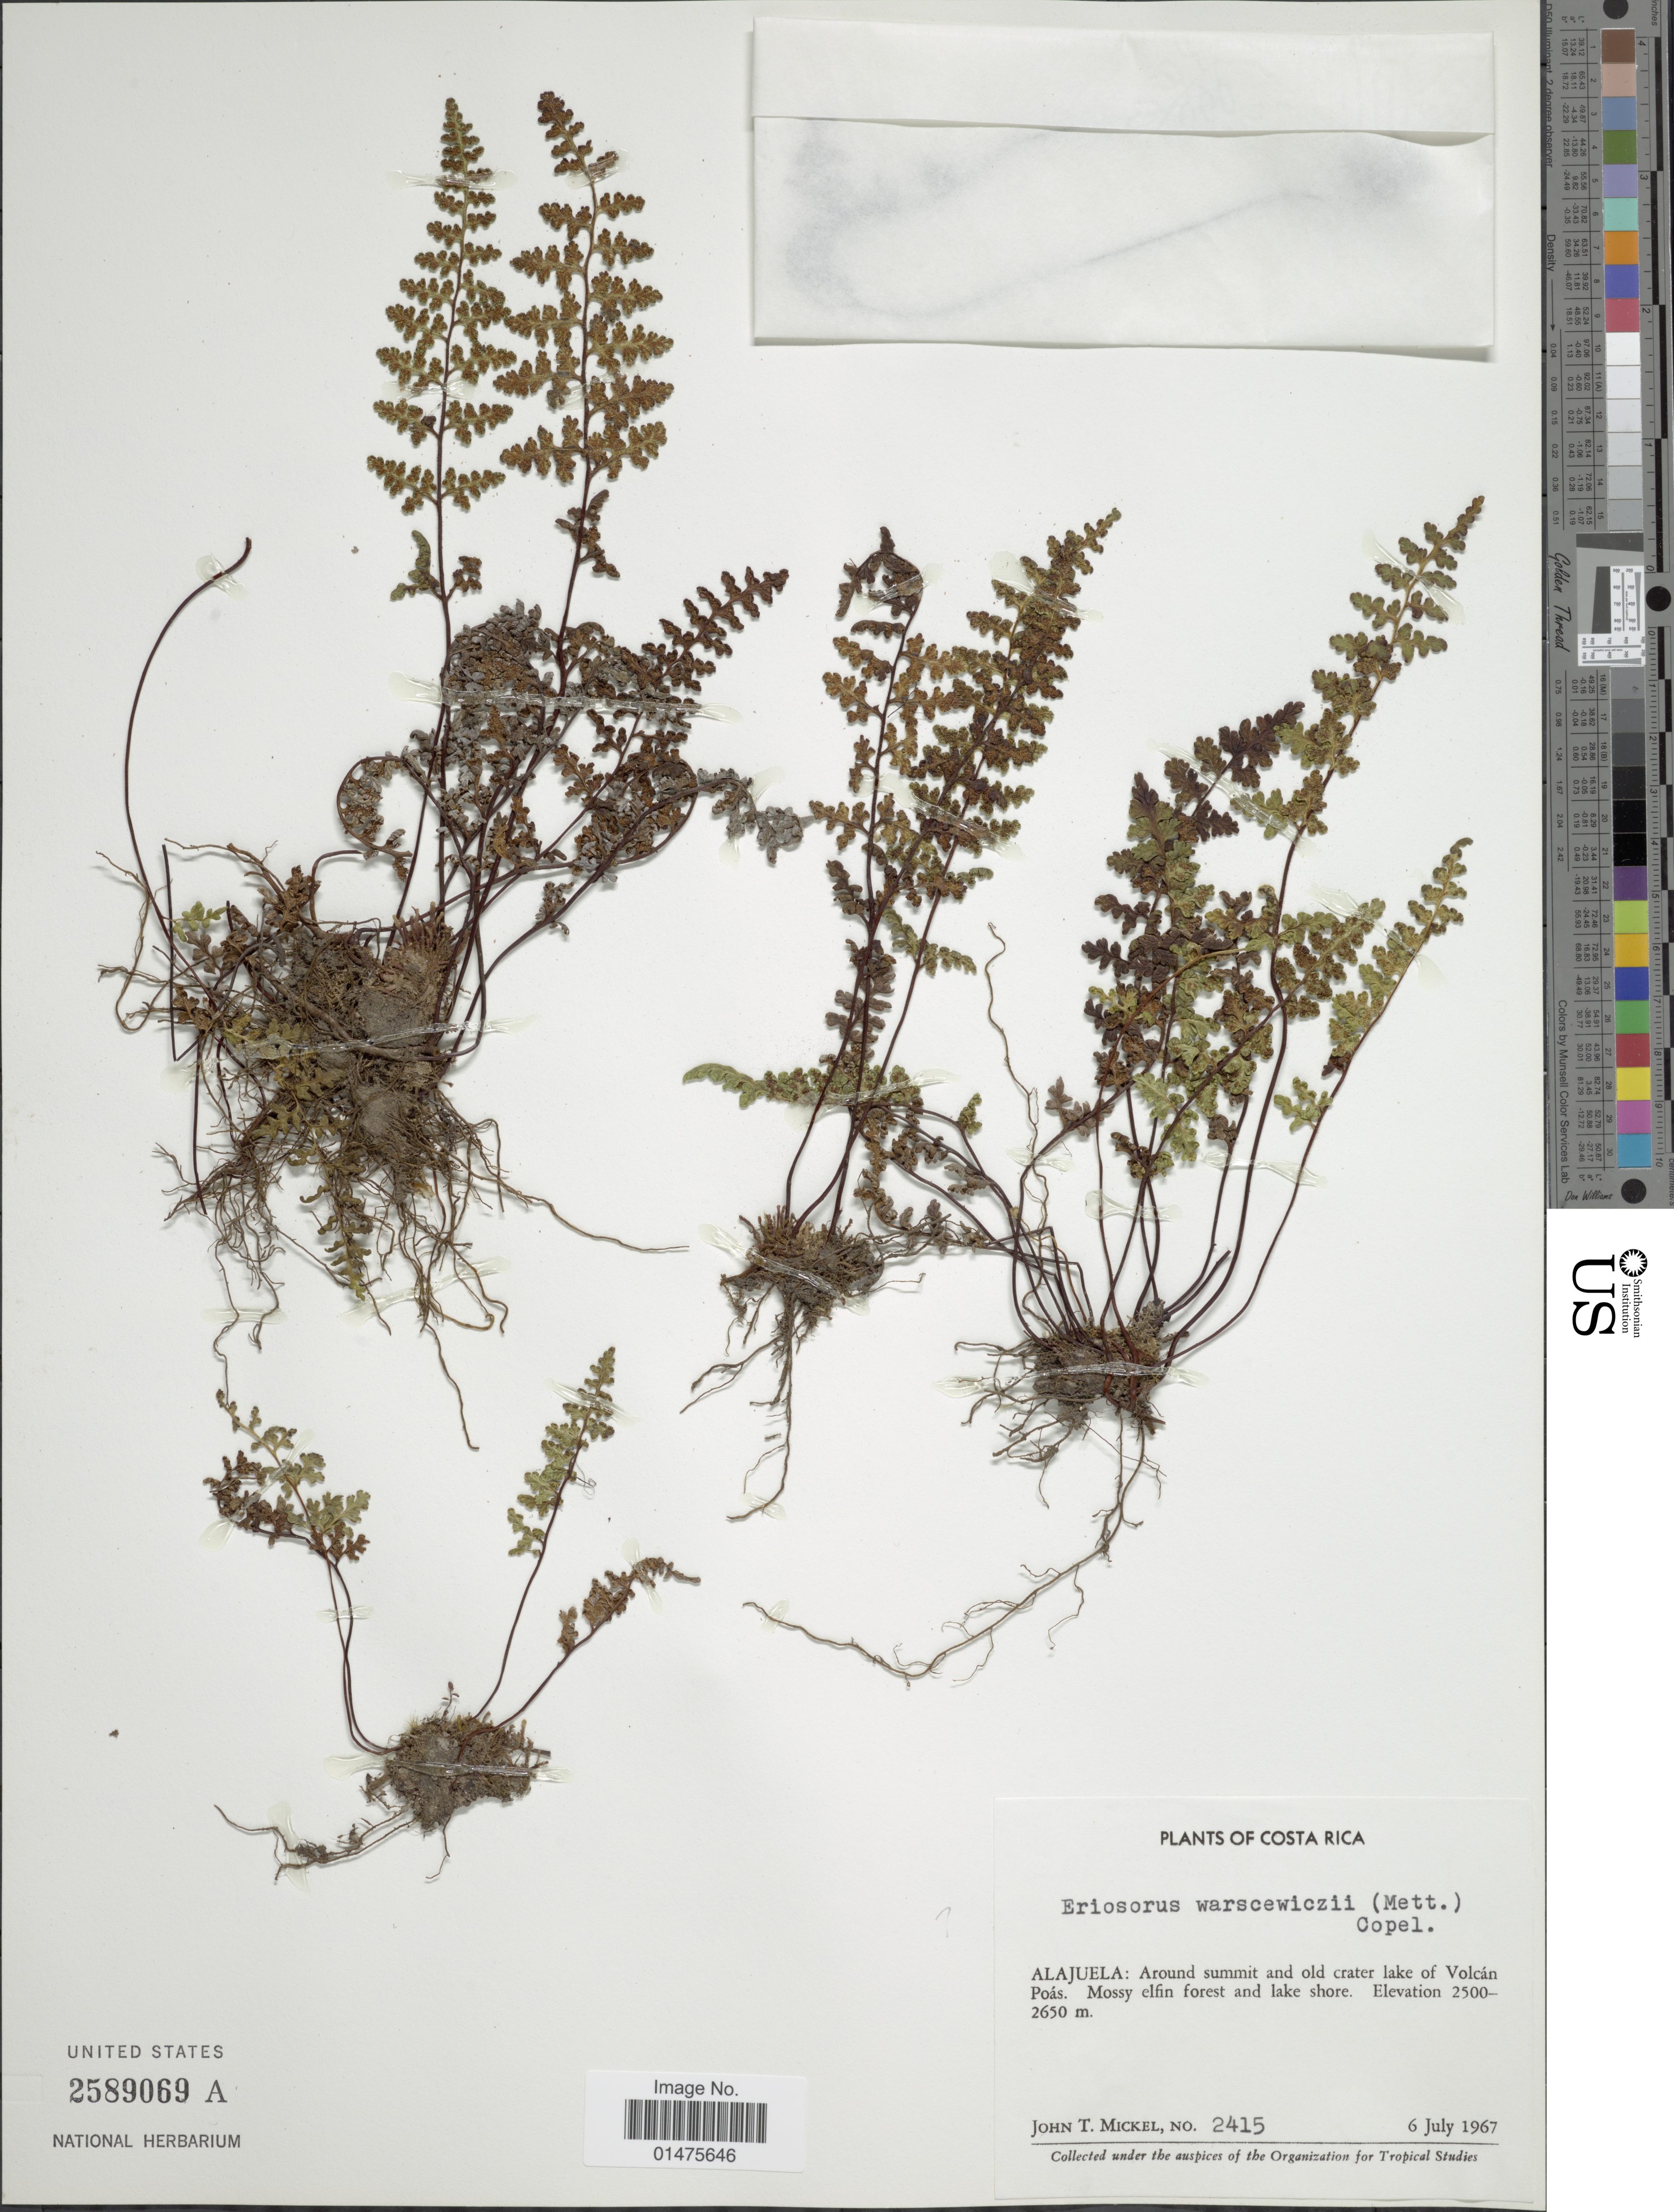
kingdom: Plantae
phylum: Tracheophyta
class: Polypodiopsida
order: Polypodiales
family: Pteridaceae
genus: Jamesonia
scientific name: Jamesonia warscewiczii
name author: (Mett.) Christenh.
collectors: J. T. Mickel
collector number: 2415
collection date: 1967-07-06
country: Costa Rica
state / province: Alajuela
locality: Around summit and old crater lake of Volcán Poás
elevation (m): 2500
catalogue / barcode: US 2589069A